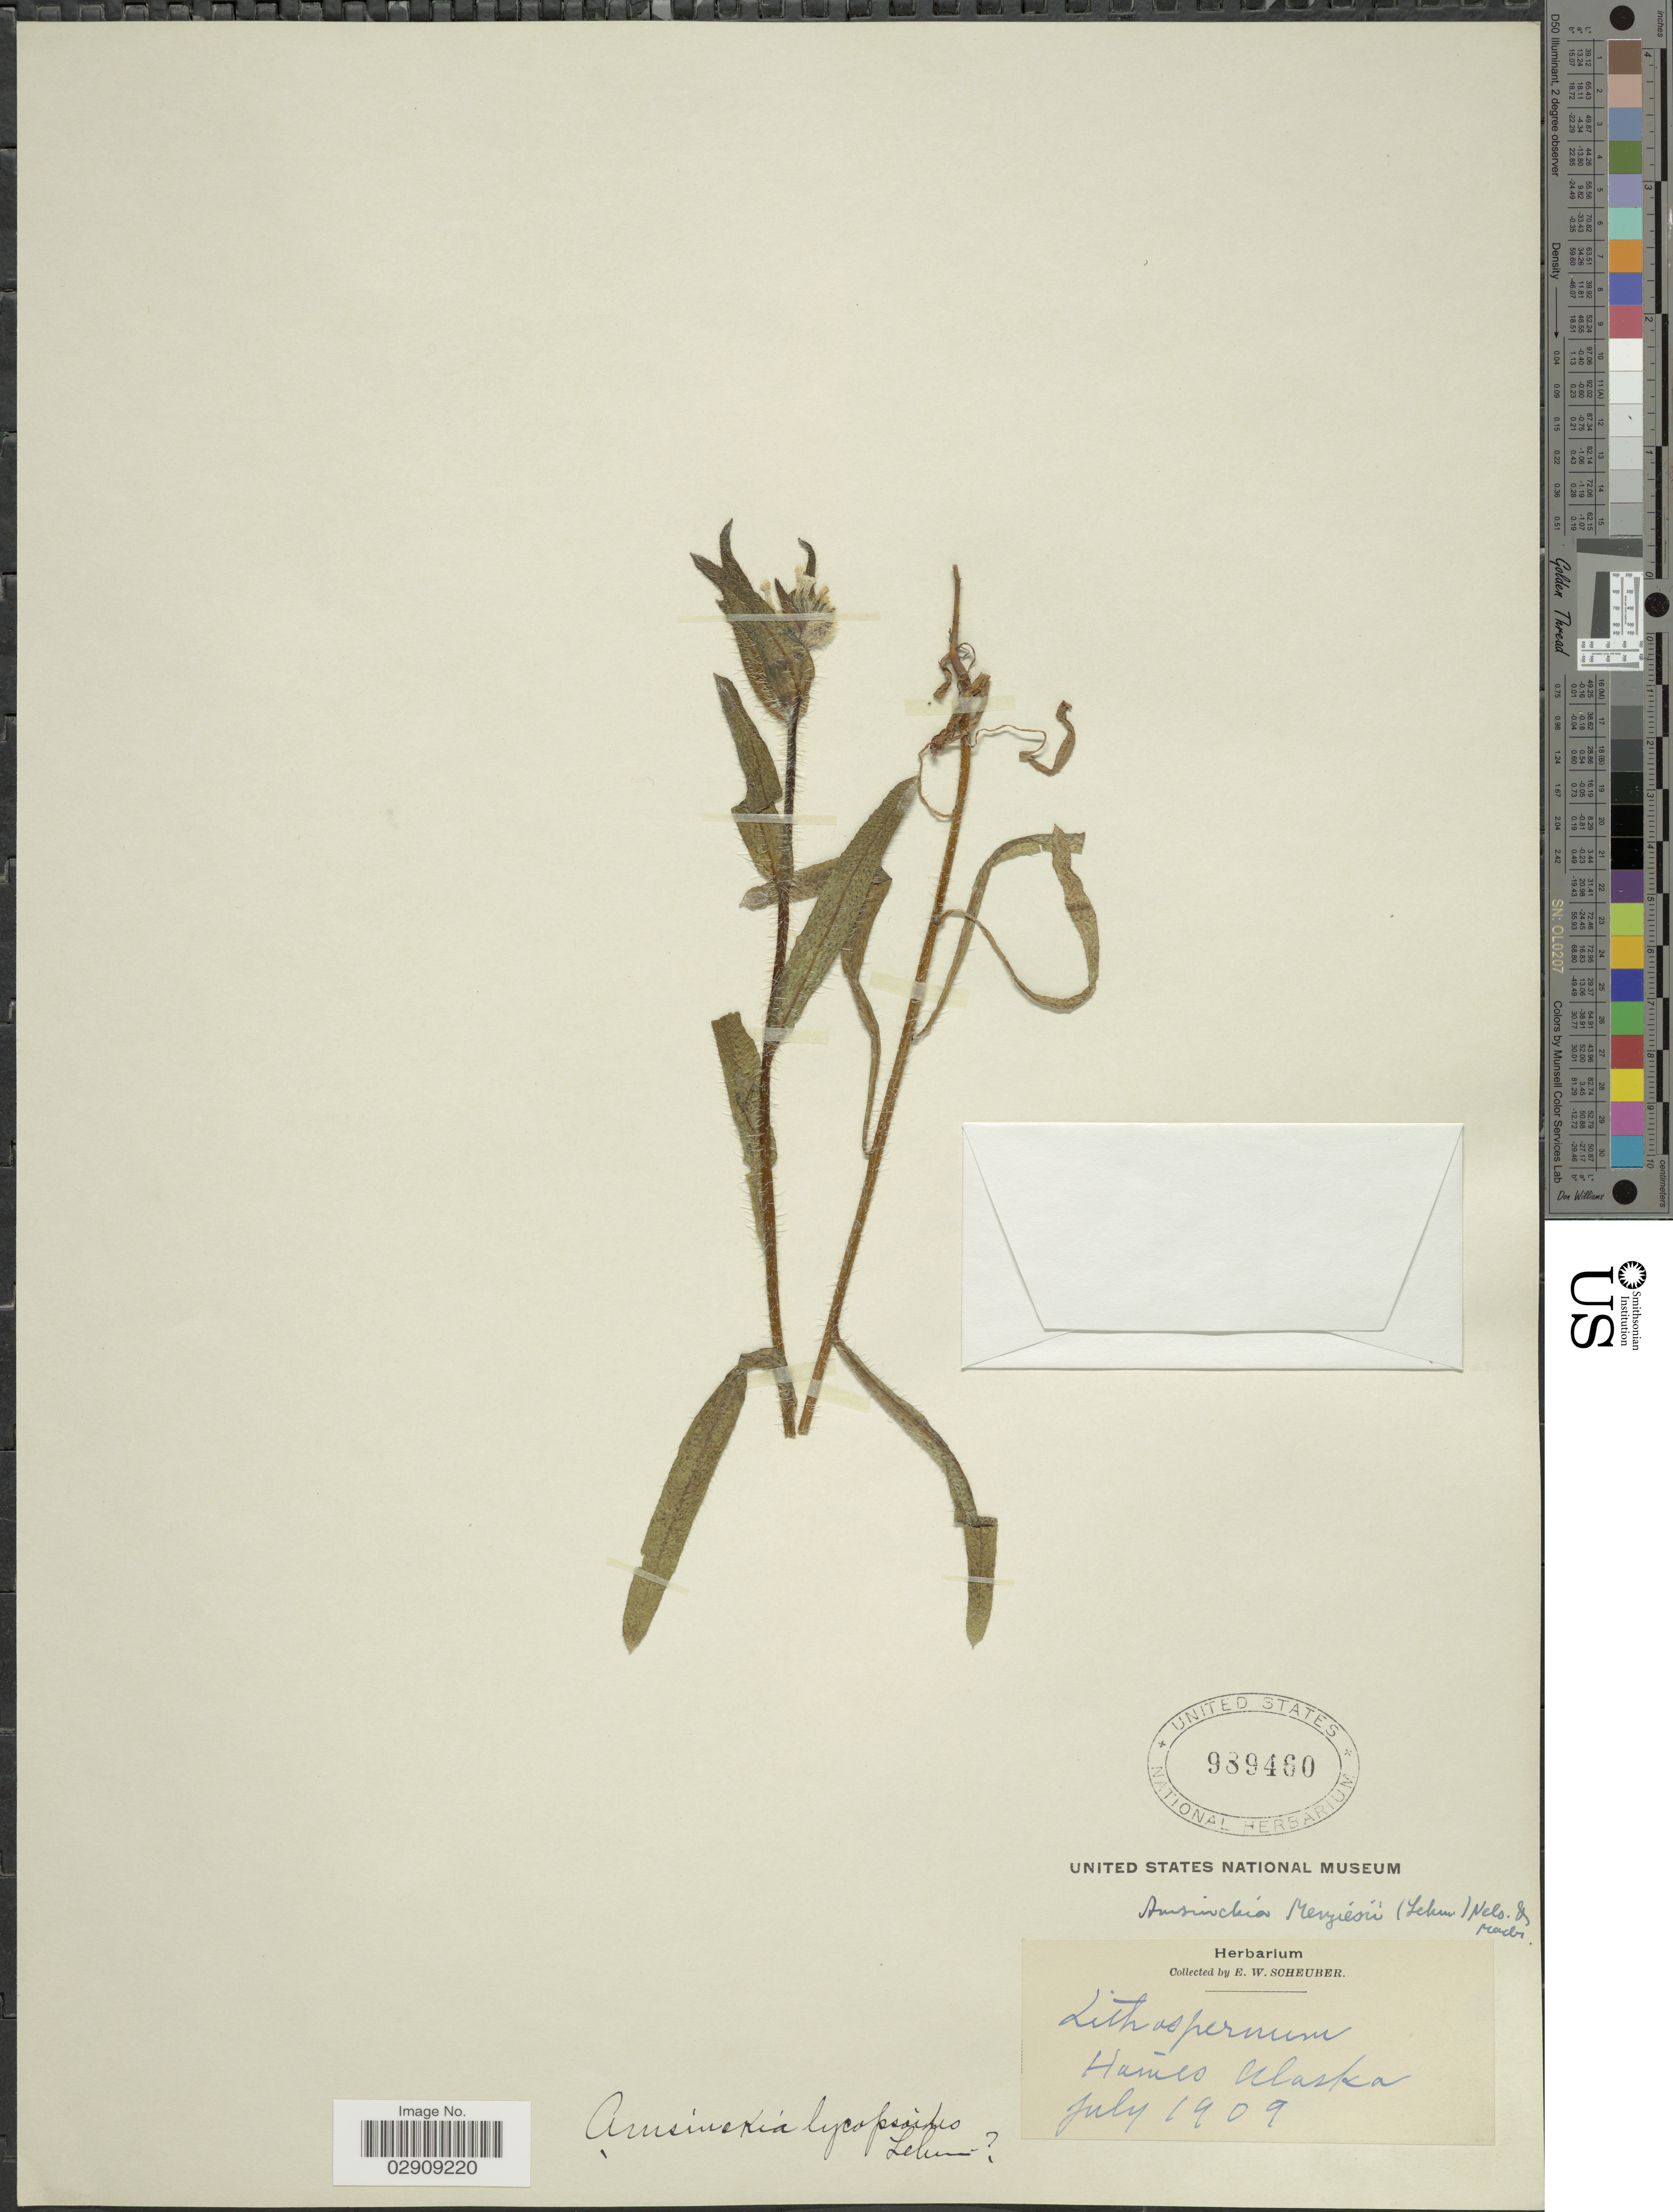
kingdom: Plantae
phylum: Tracheophyta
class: Magnoliopsida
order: Boraginales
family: Boraginaceae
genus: Amsinckia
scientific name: Amsinckia menziesii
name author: A. Nelson & J.F. Macbr.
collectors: E. Scheuber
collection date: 1909-07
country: United States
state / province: Alaska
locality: Haines.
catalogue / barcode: US 989460